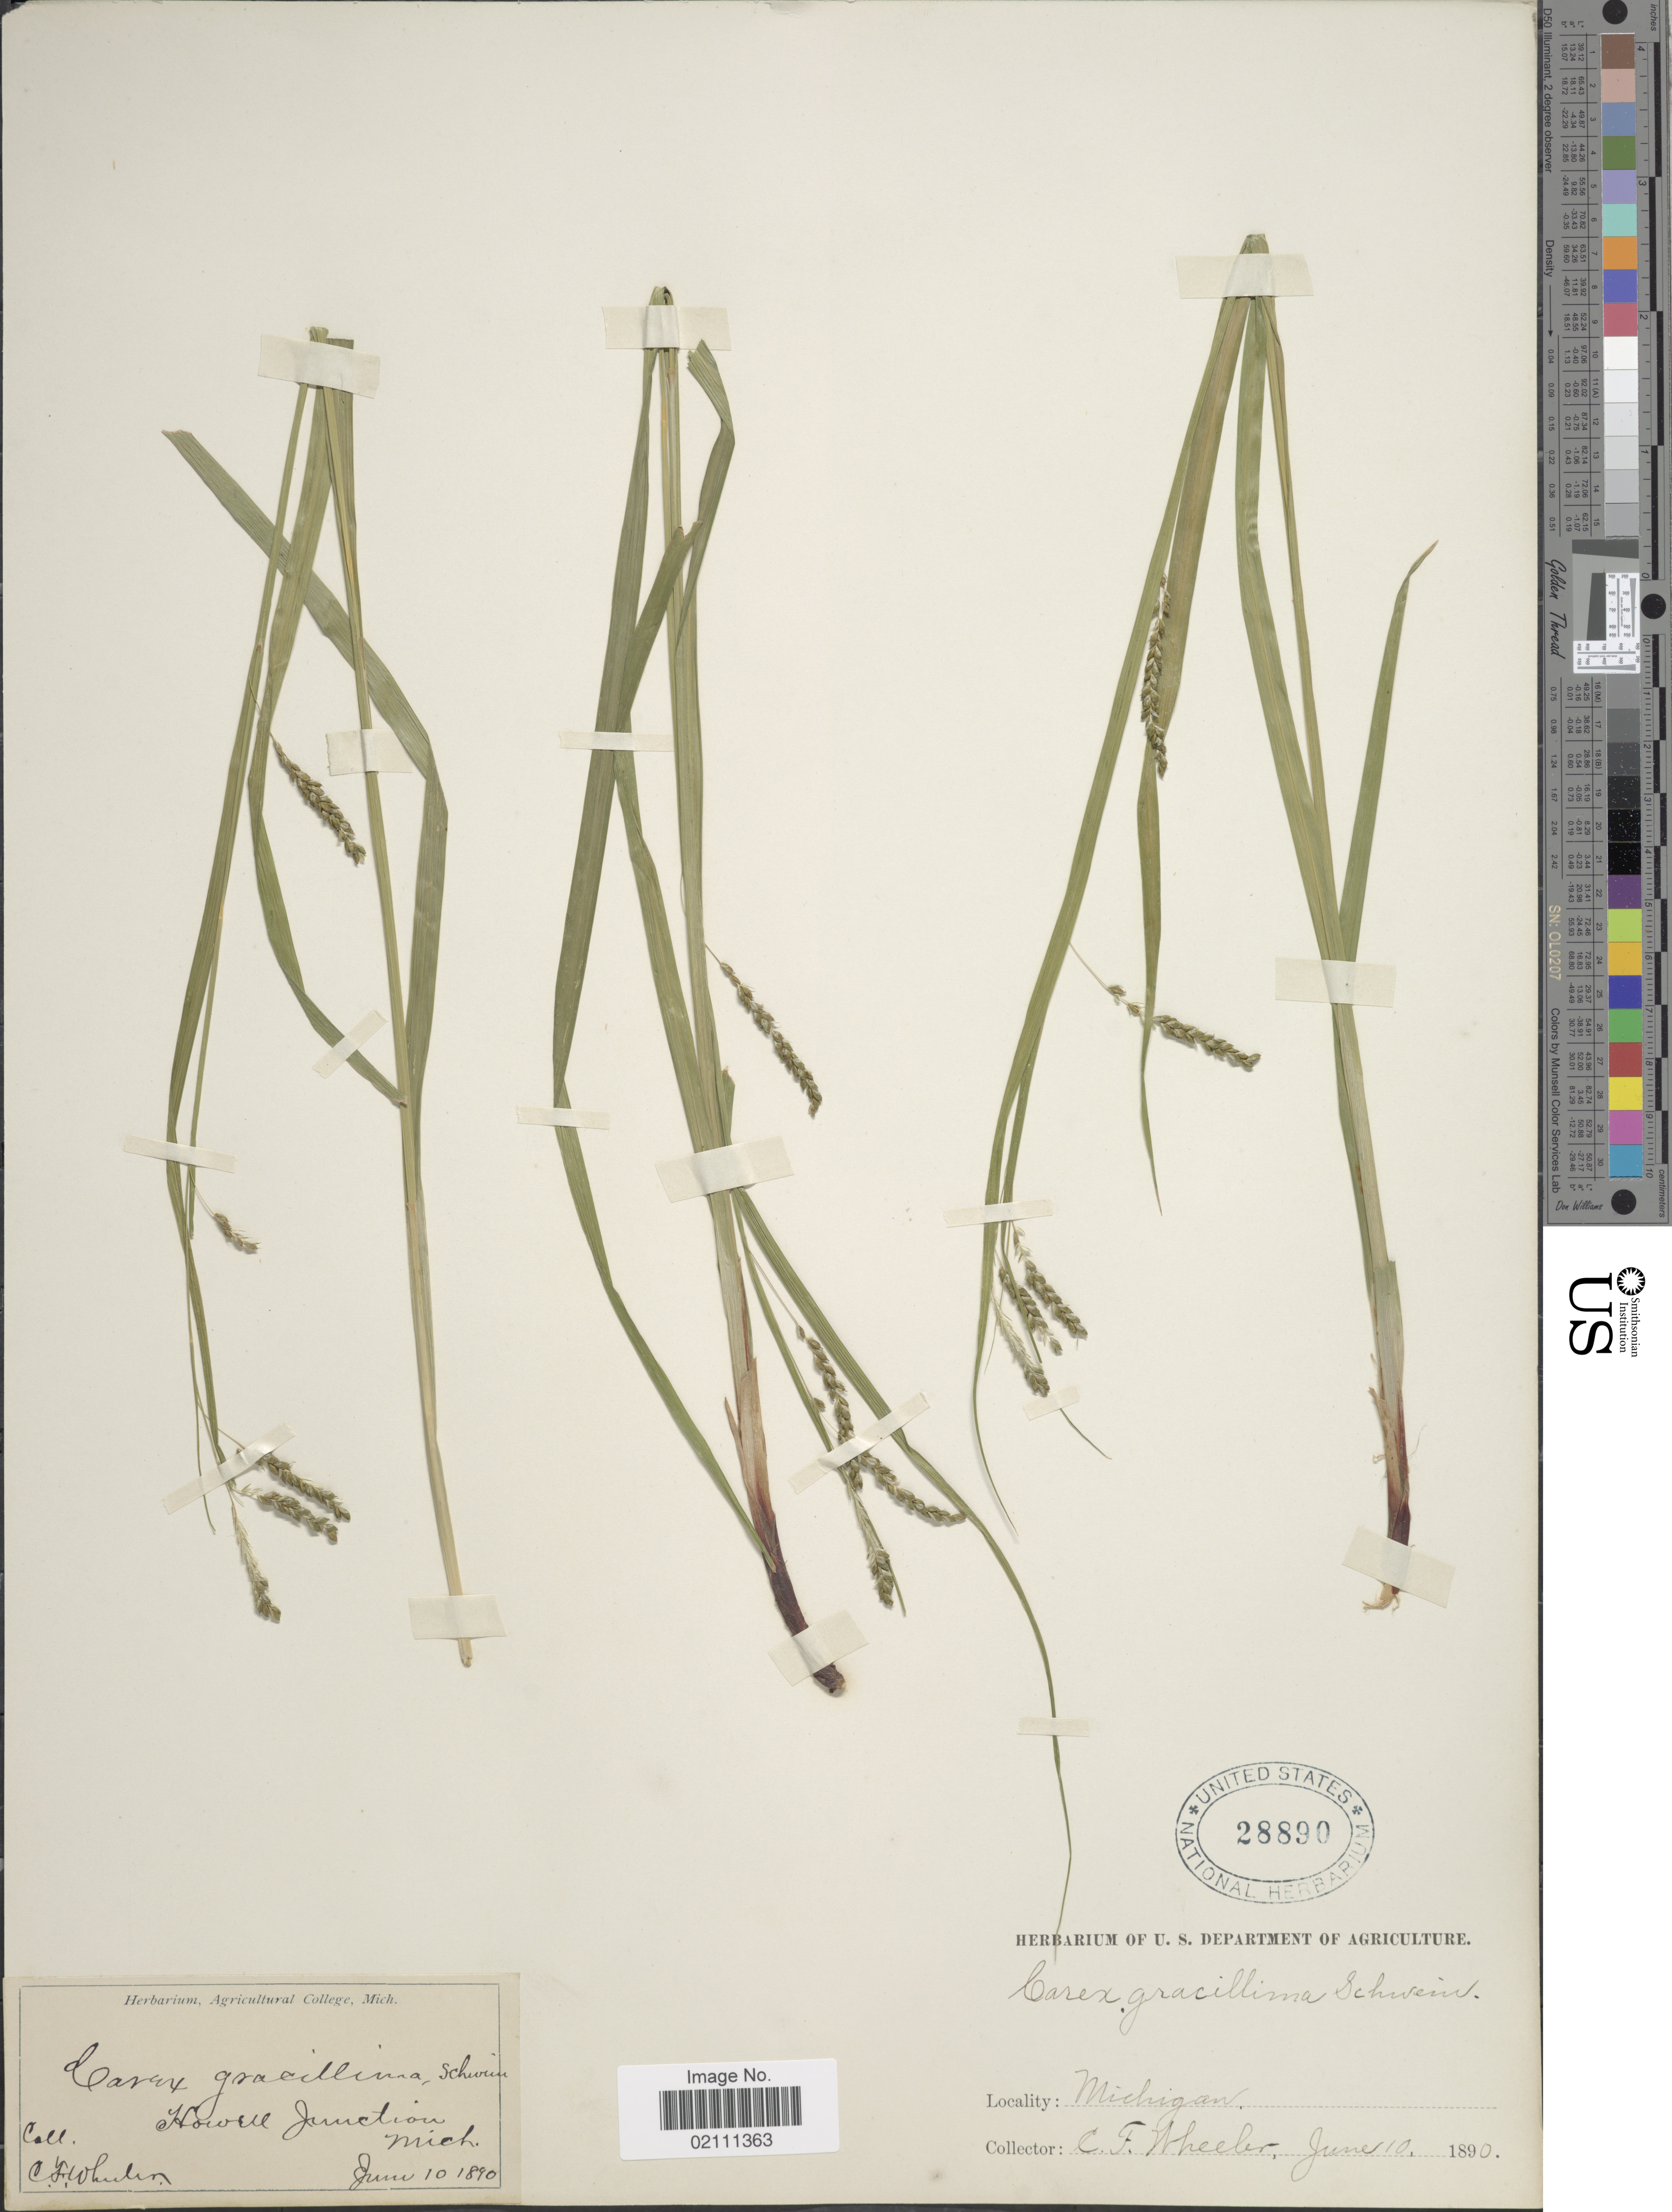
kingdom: Plantae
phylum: Tracheophyta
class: Liliopsida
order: Poales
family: Cyperaceae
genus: Carex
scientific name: Carex gracillima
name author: Schwein.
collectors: C. Wheeler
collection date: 1890-06-10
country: United States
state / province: Michigan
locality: Howell Junction.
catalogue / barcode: US 28890